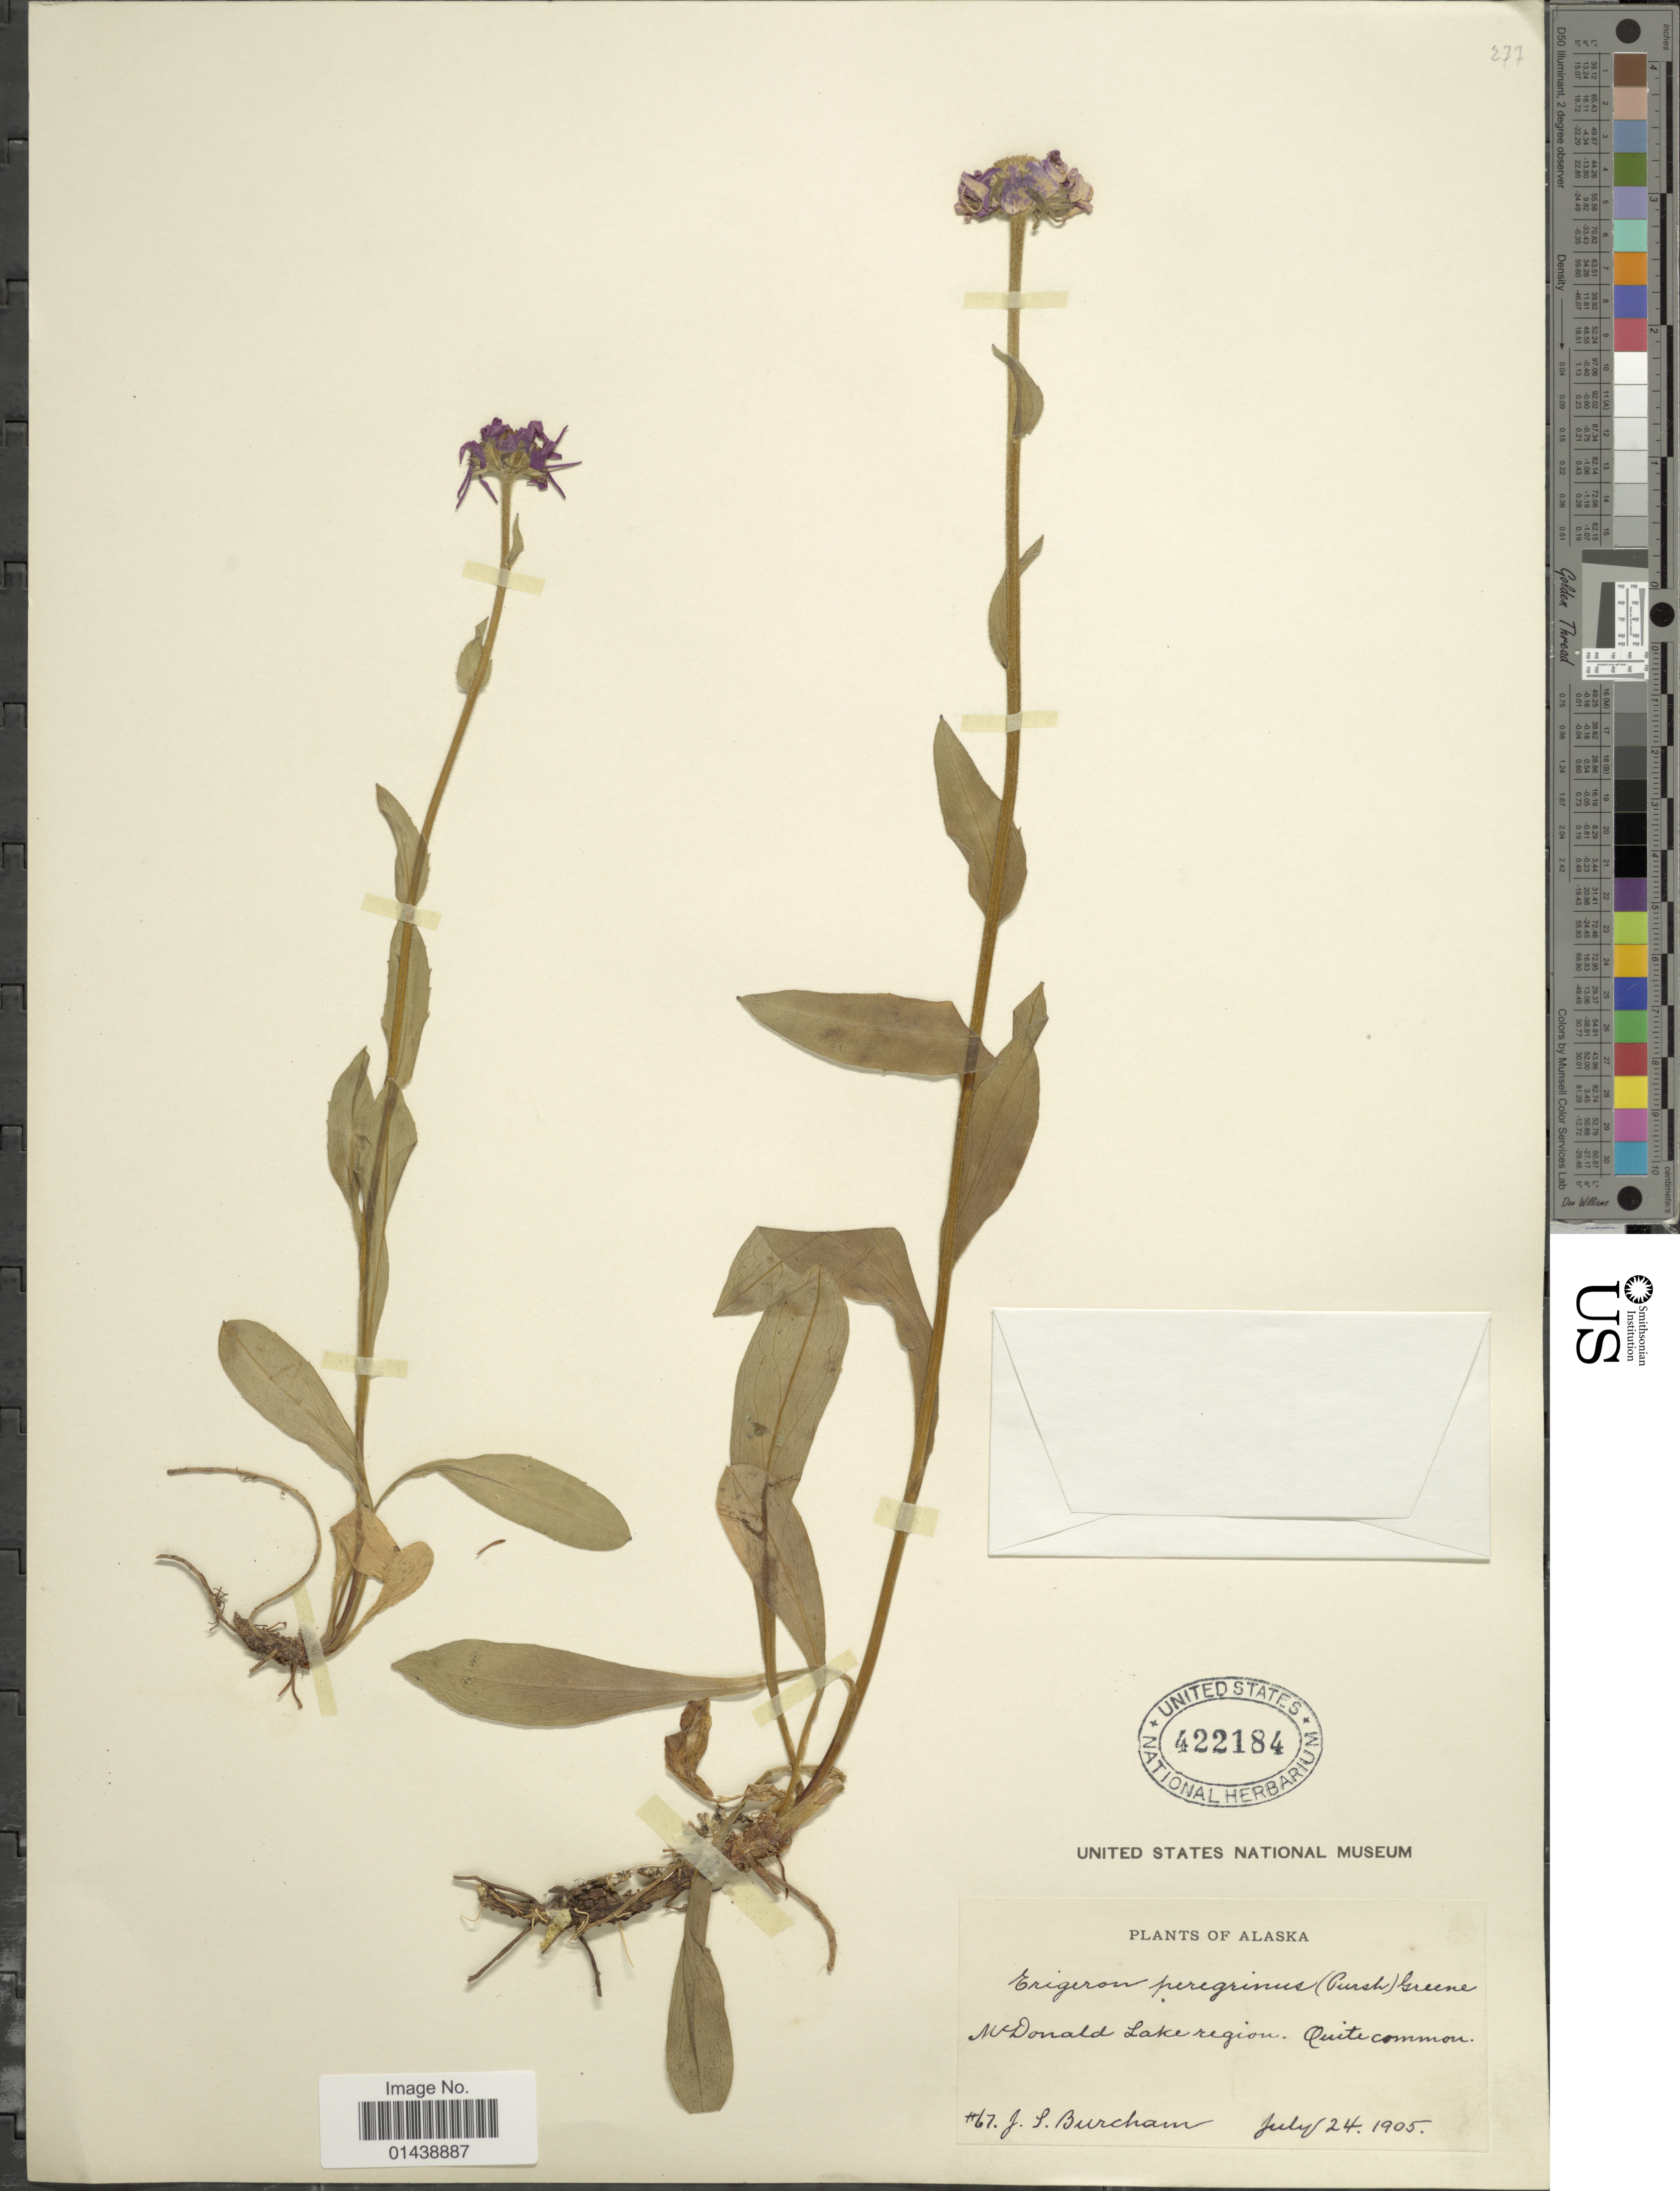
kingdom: Plantae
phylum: Tracheophyta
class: Magnoliopsida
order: Asterales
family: Asteraceae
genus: Erigeron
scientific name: Erigeron peregrinus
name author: (Banks ex Pursh) Greene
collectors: J. Burcham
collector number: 67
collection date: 1905-07-24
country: United States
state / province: Alaska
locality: McDonald Lake region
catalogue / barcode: US 422184